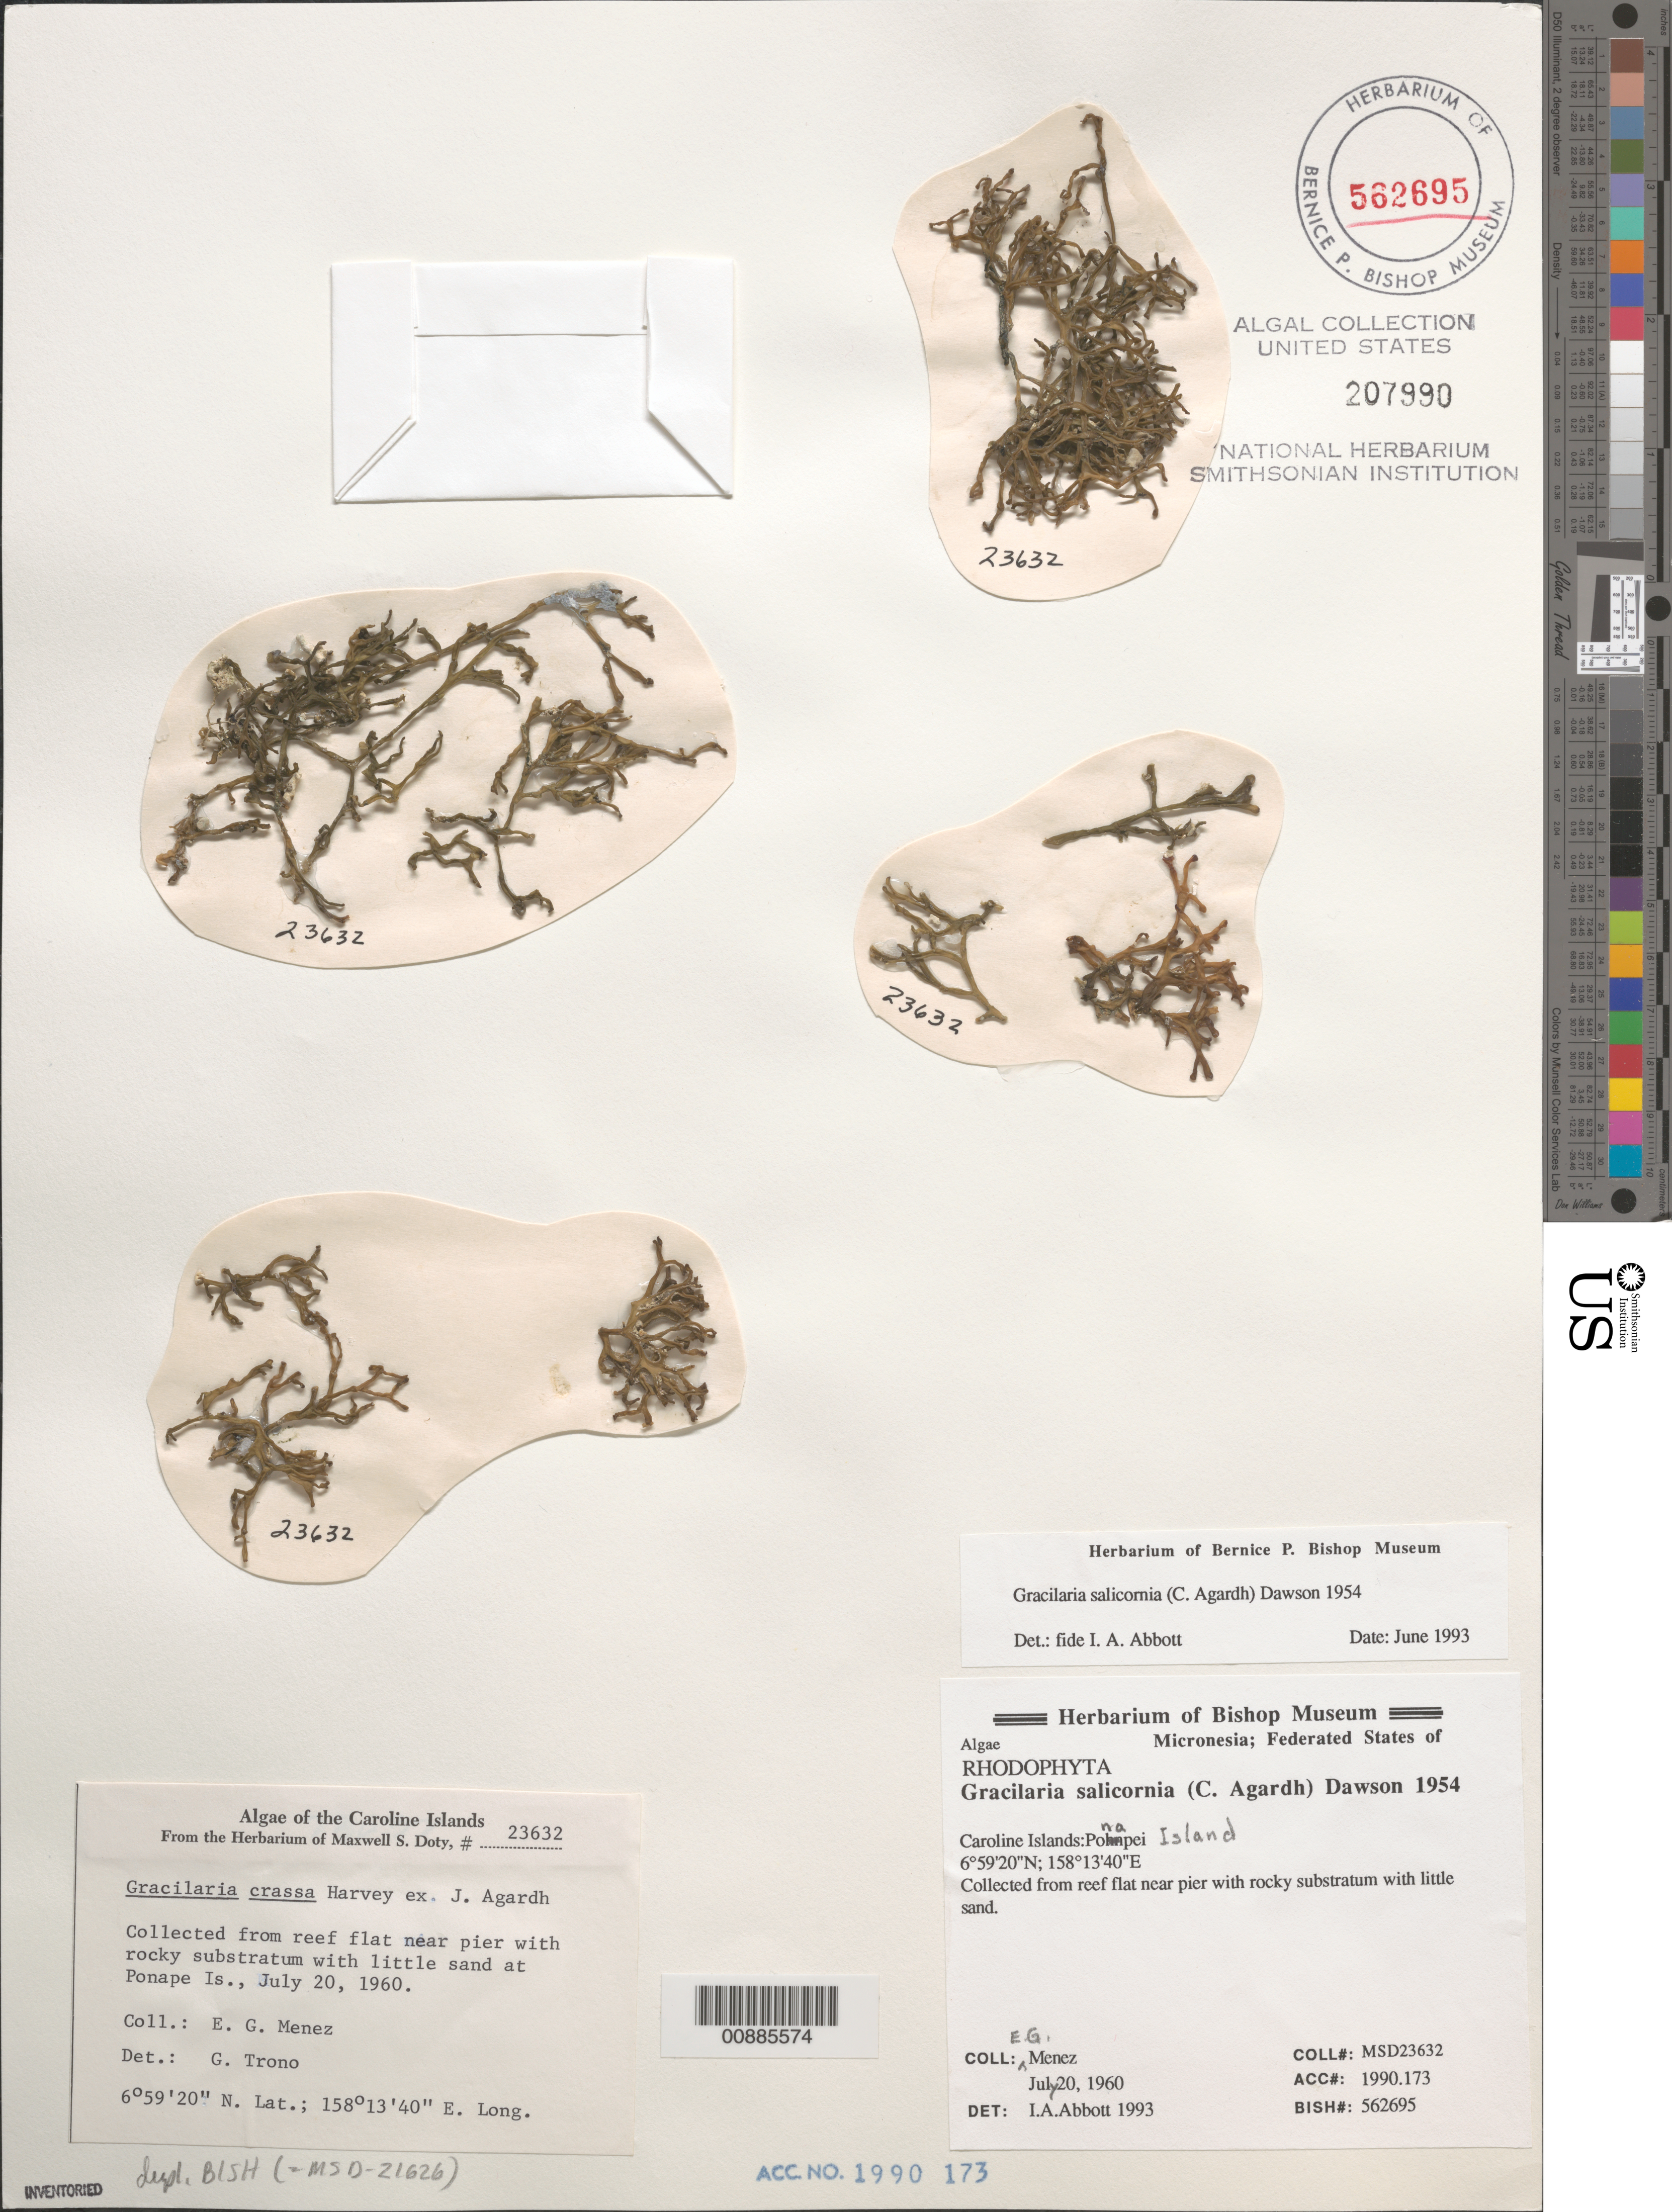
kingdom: Plantae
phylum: Rhodophyta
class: Florideophyceae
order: Gracilariales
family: Gracilariaceae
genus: Gracilaria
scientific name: Gracilaria salicornia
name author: (C. Agardh) E.Y. Dawson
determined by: Abbott, Isabella A.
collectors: Meñez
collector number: MSD 23632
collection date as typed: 20 Jul 1960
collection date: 1960-07-20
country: Micronesia, Federated States of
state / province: Pohnpei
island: Pohnpei [Ponape]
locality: Reef flat near pier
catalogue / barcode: US 207990